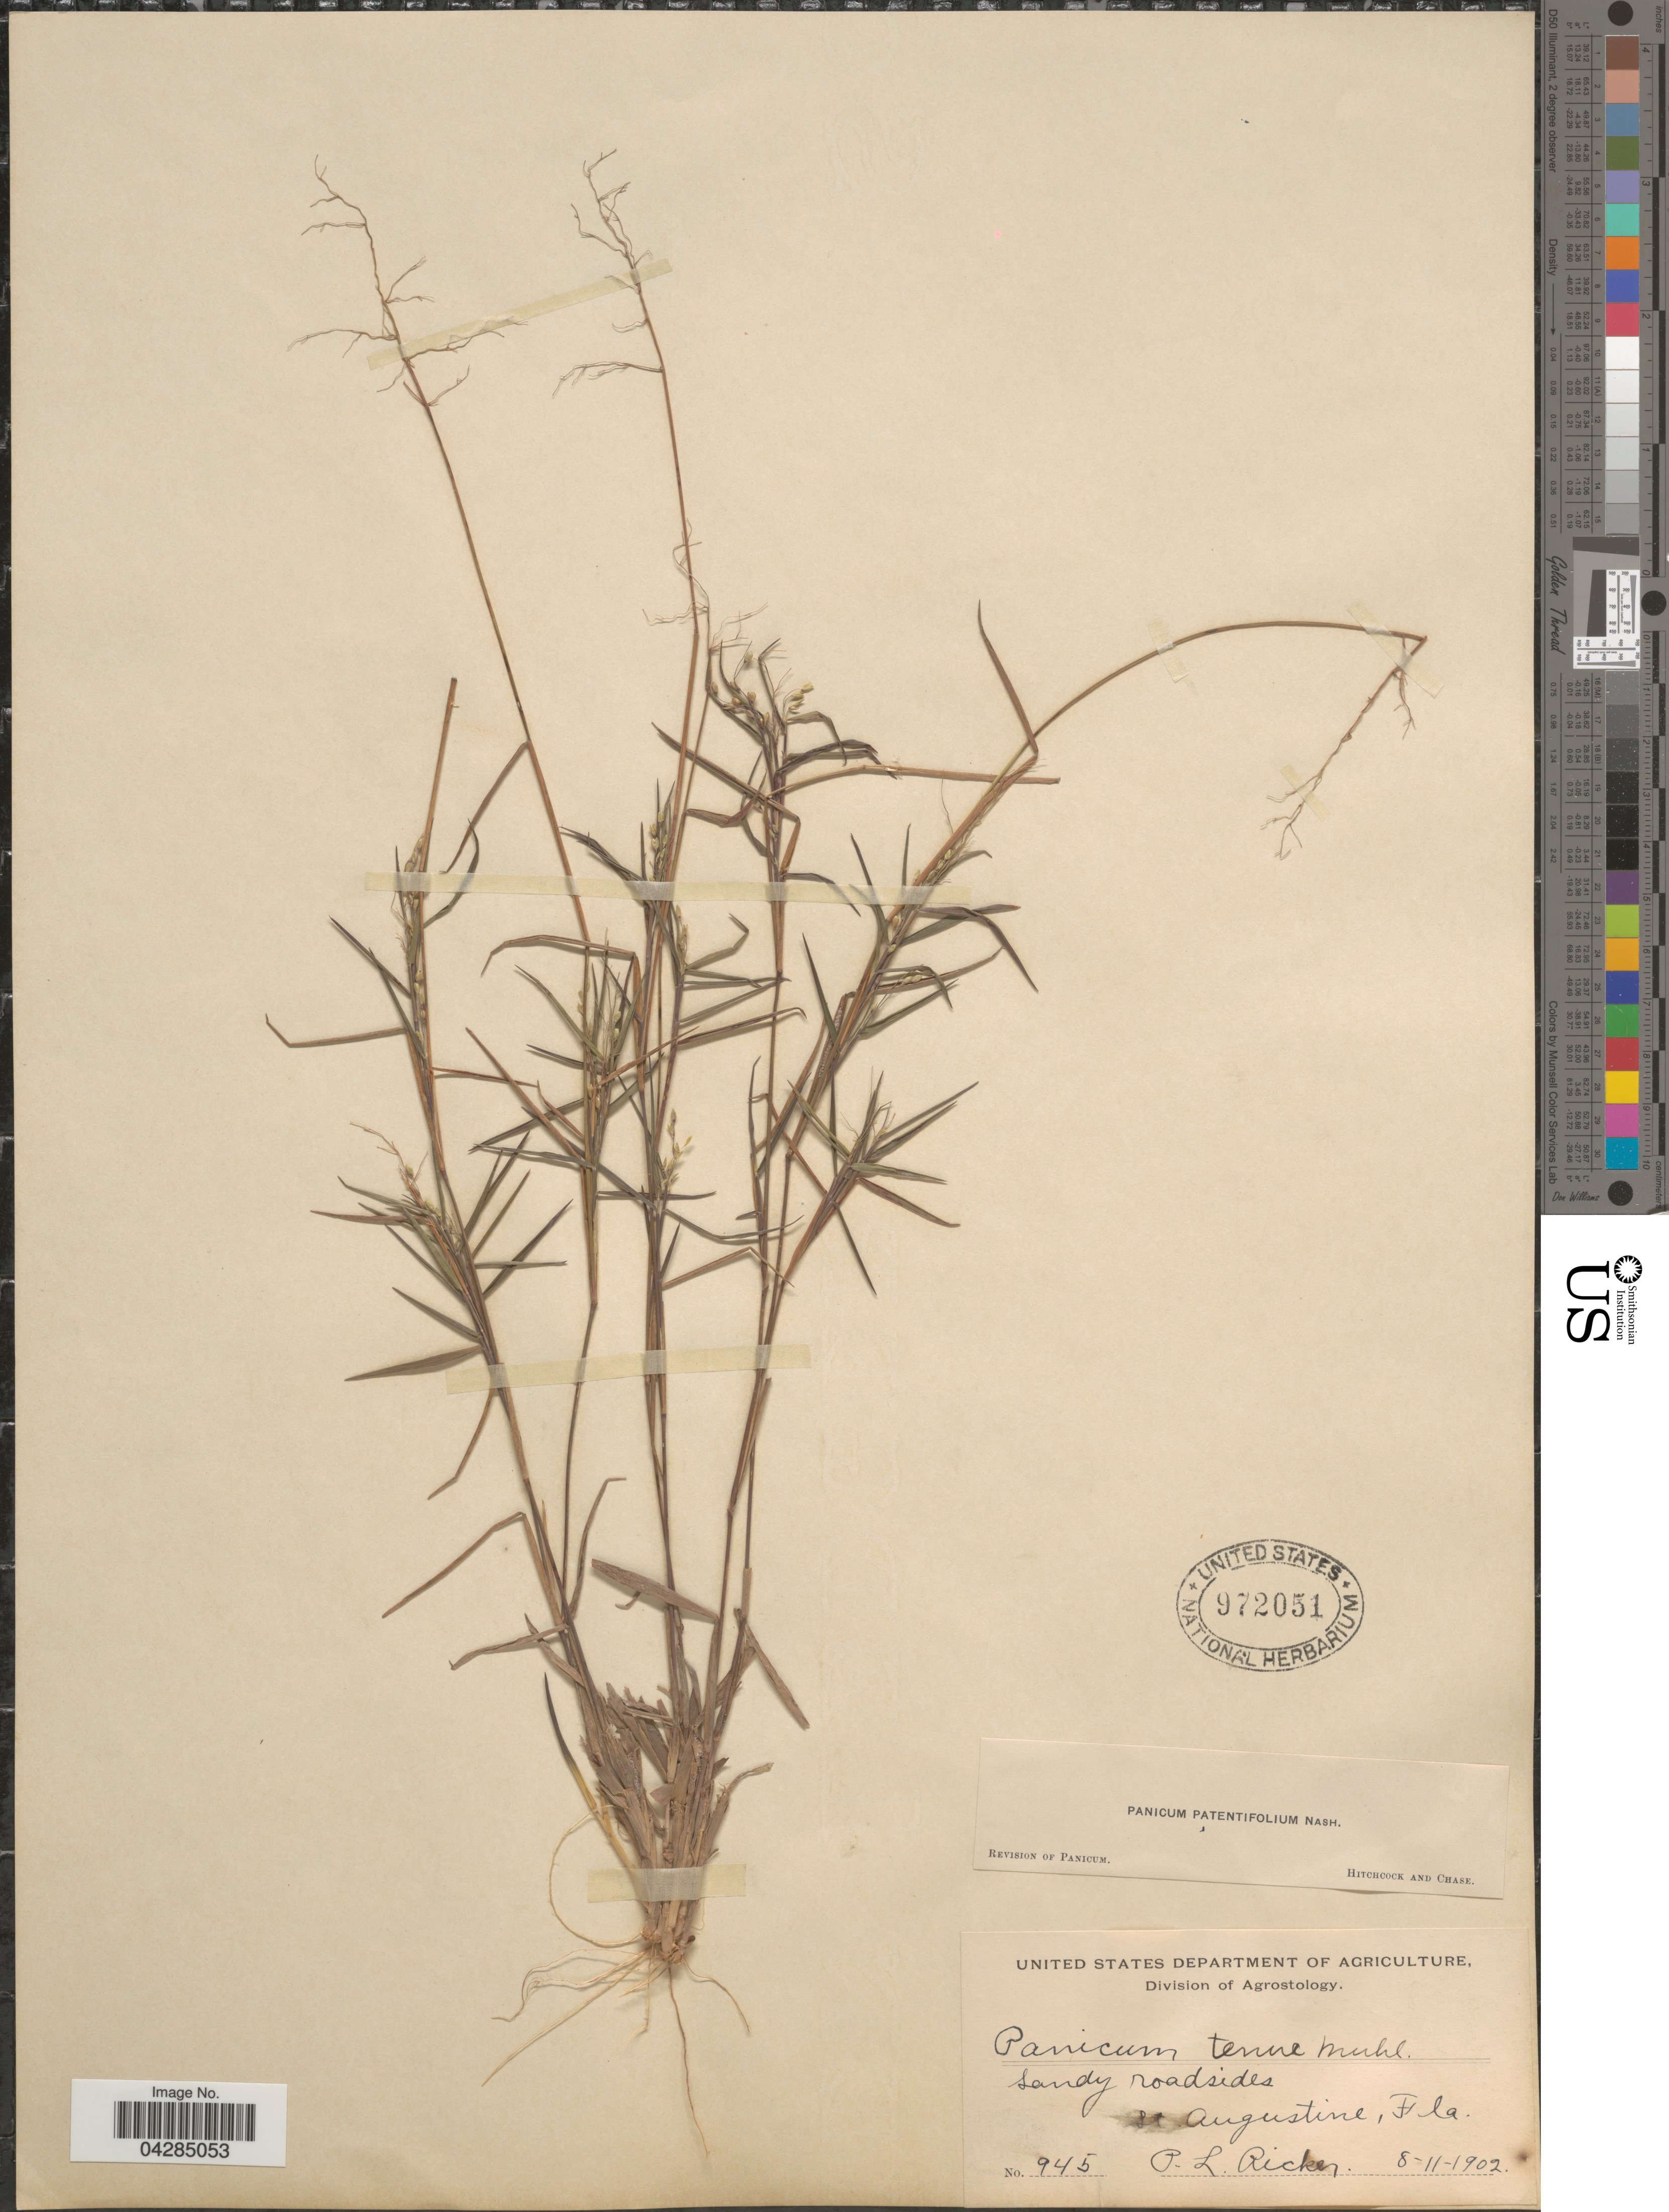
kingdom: Plantae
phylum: Tracheophyta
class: Liliopsida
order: Poales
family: Poaceae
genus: Dichanthelium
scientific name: Dichanthelium portoricense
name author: (Desv. ex Ham.) B.F. Hansen & Wunderlin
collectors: P. Ricker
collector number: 945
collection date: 1902-08-11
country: United States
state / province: Florida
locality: Sandy roadsides. St. Augustine.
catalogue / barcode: US 972051